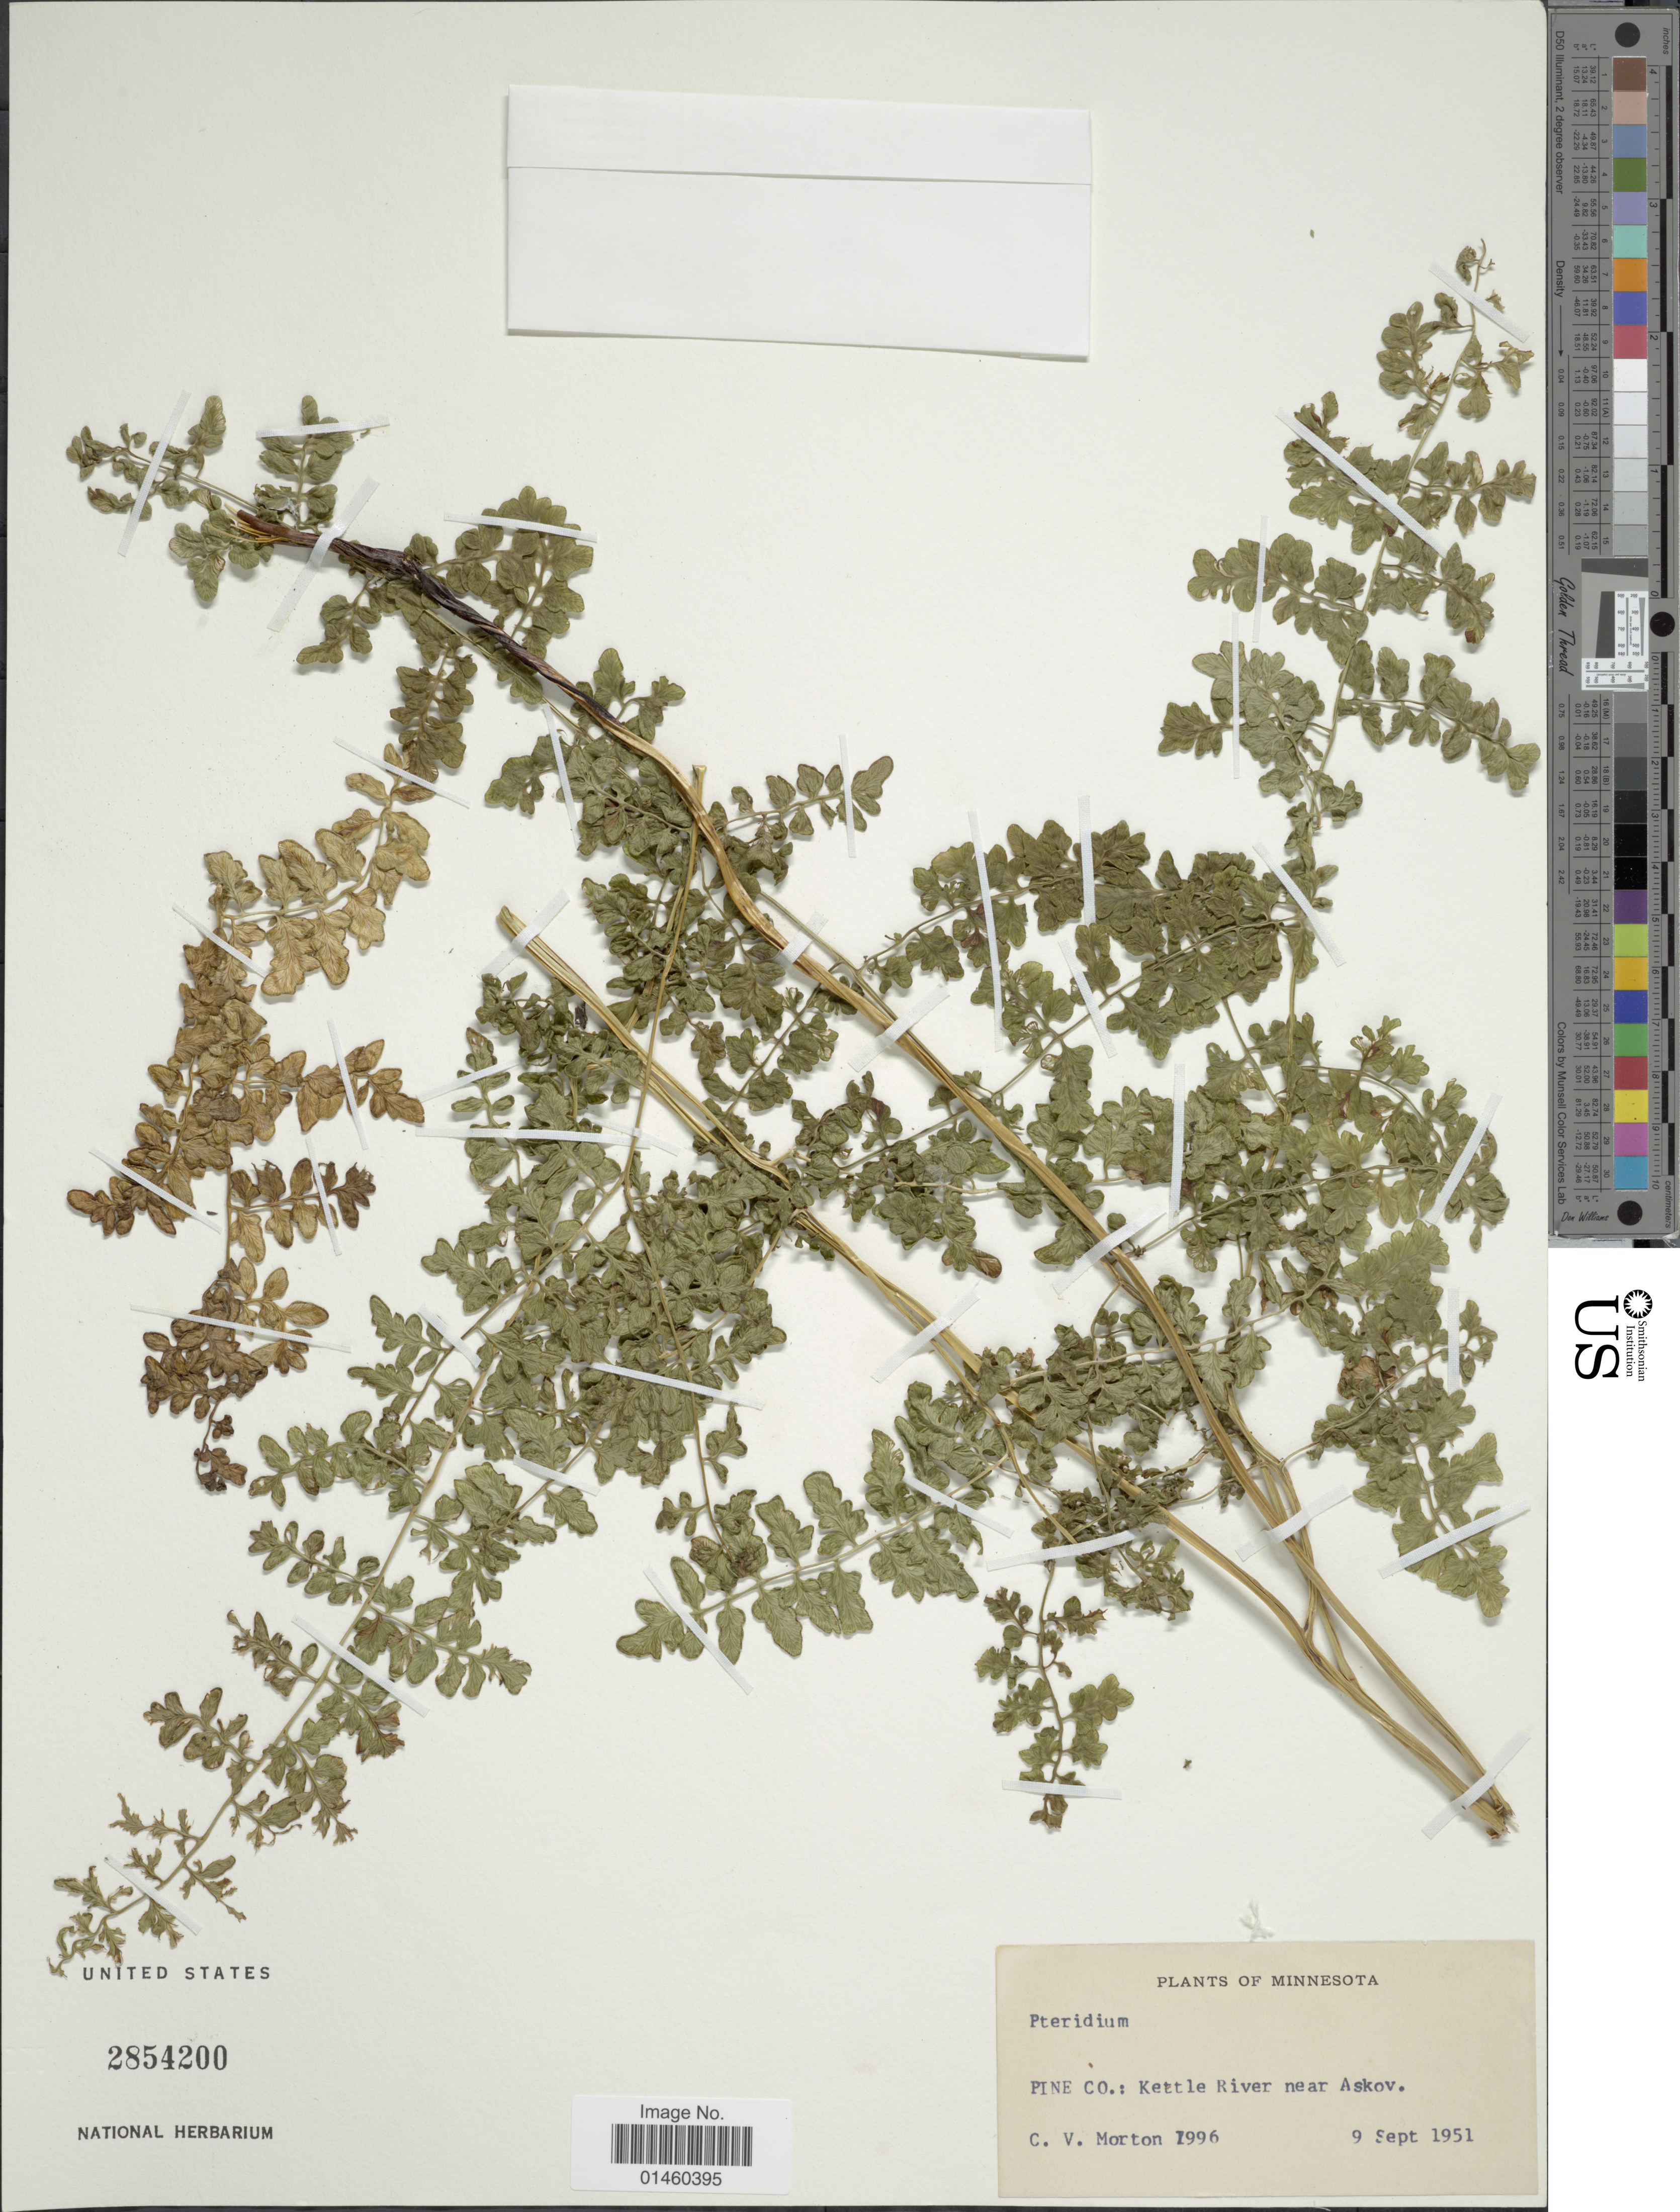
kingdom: Plantae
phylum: Tracheophyta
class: Polypodiopsida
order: Polypodiales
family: Dennstaedtiaceae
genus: Pteridium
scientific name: Pteridium aquilinum var. latiusculum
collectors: C. V. Morton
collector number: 1996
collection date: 1951-09-09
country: United States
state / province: Minnesota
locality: Pine Co.: Kettle River near Askov.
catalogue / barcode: US 2854200